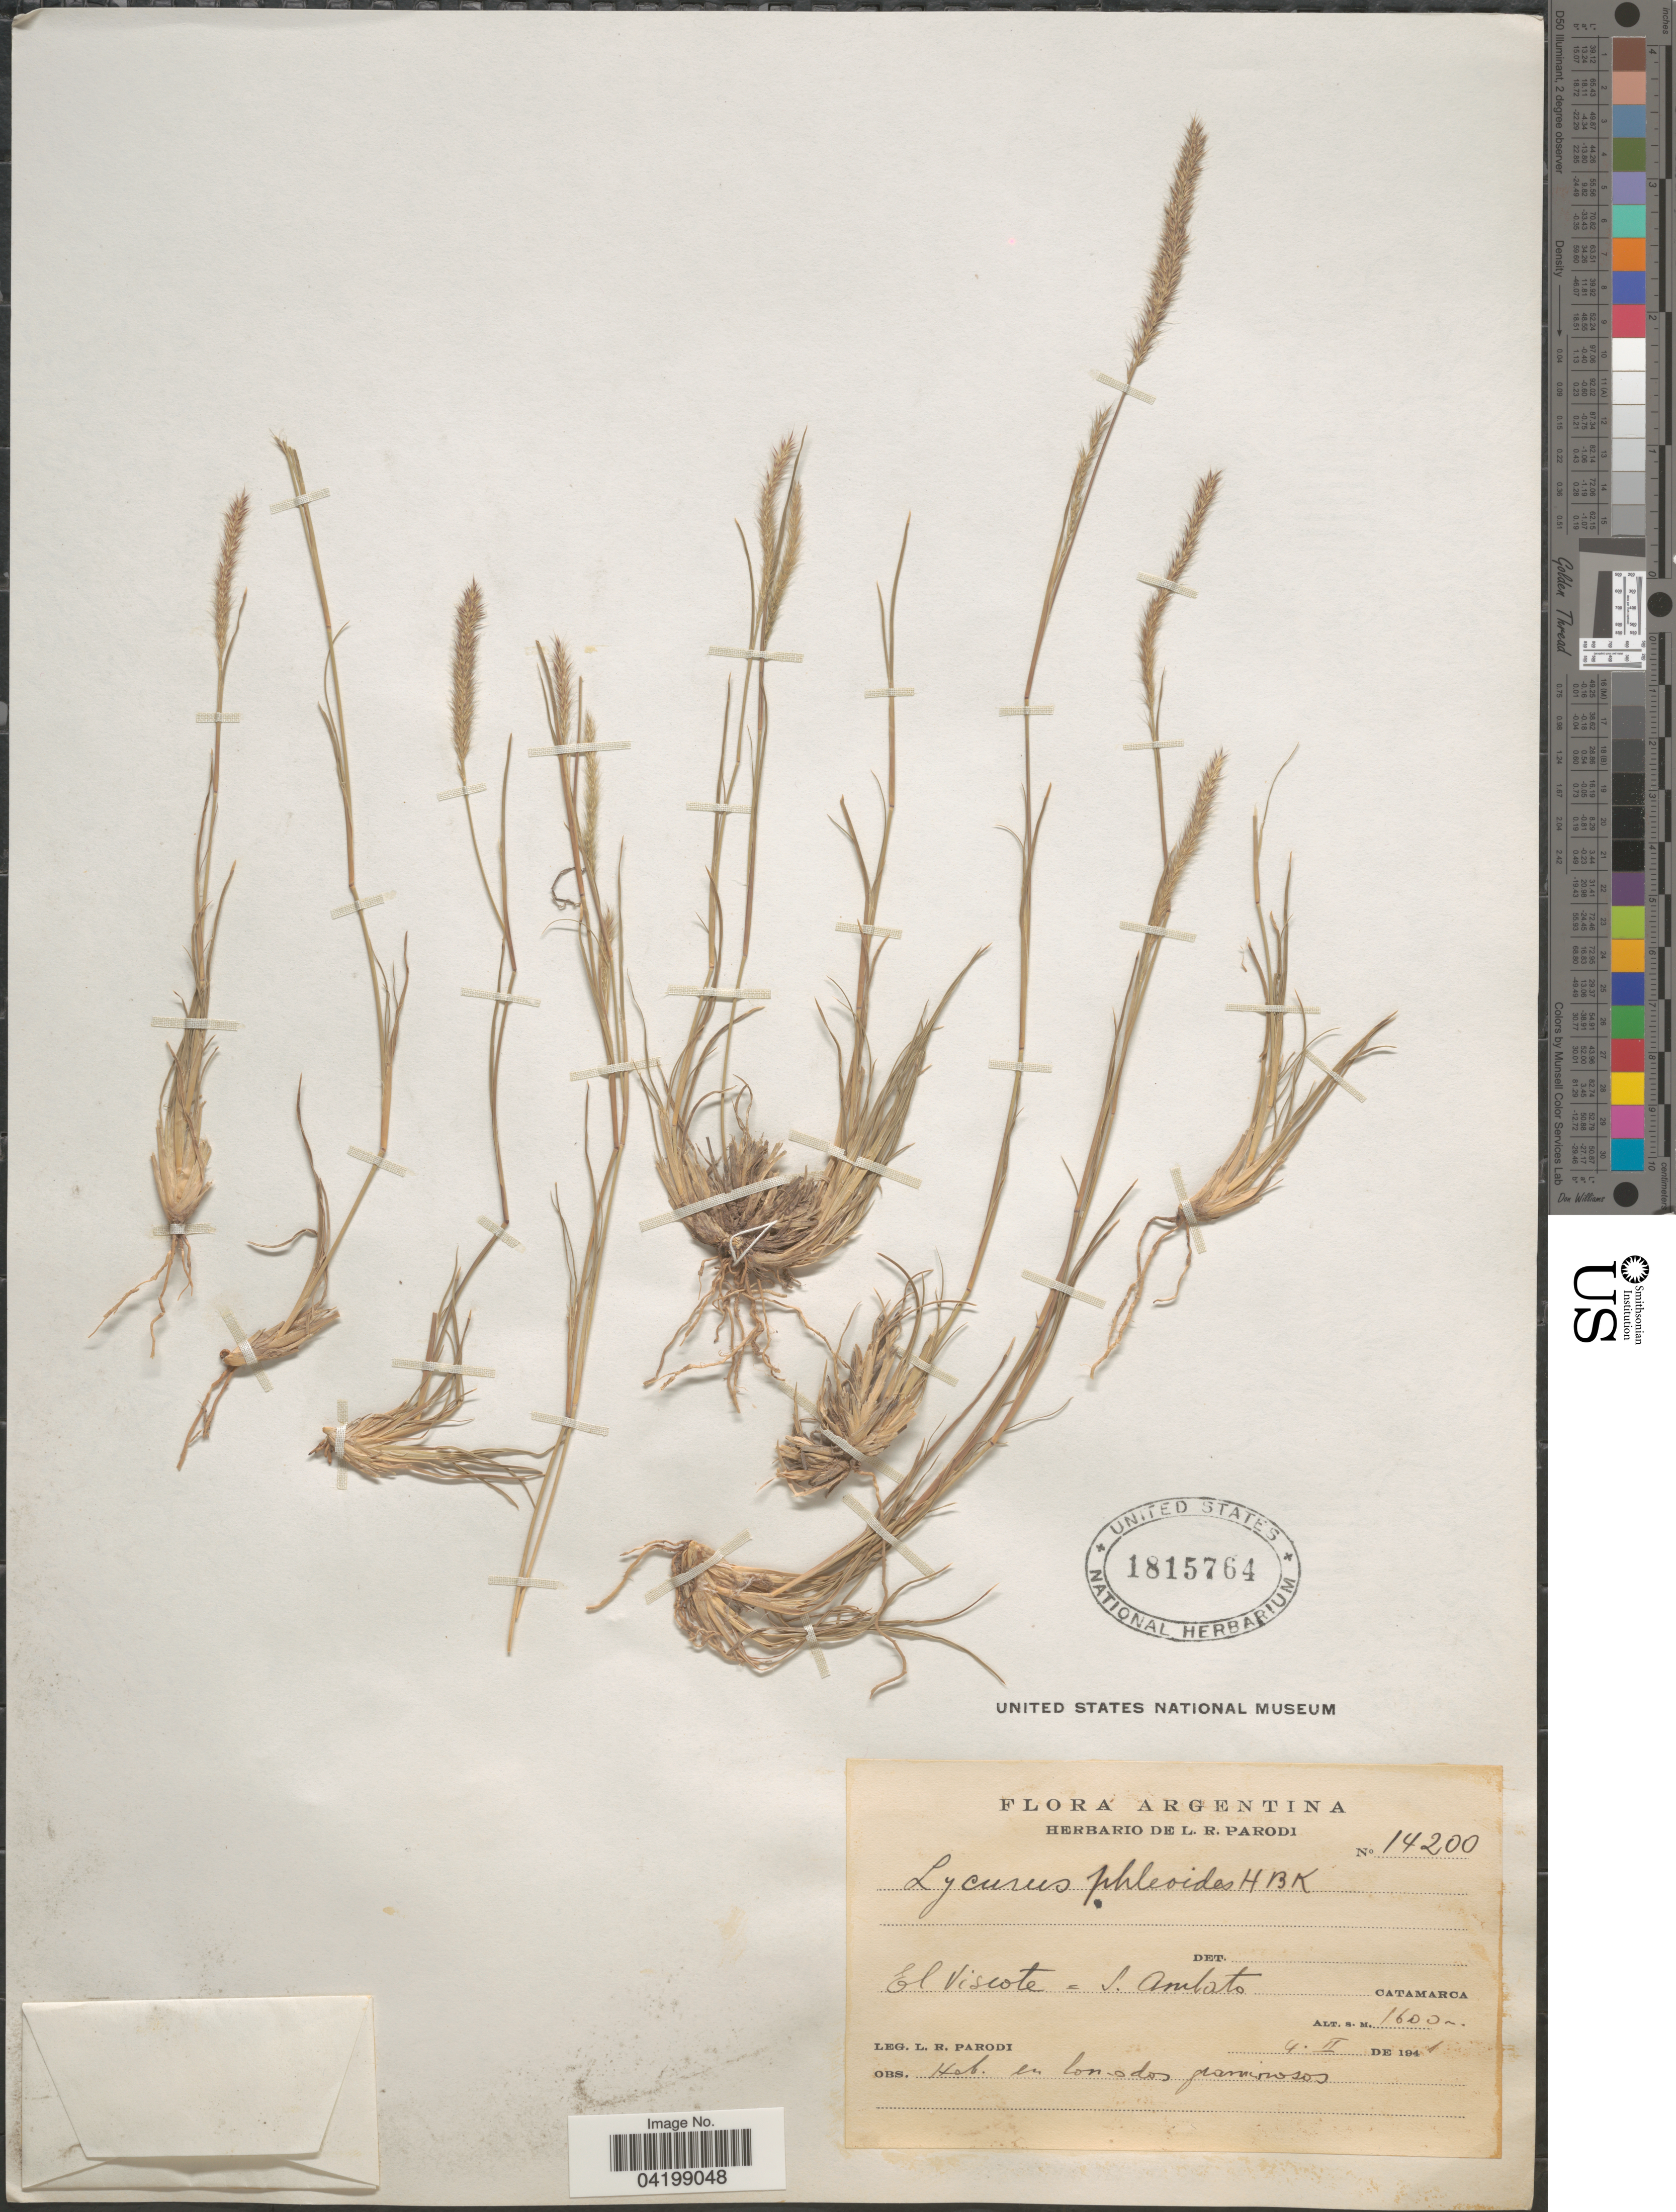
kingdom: Plantae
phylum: Tracheophyta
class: Liliopsida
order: Poales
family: Poaceae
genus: Muhlenbergia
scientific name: Muhlenbergia alopecuroides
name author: (Griseb.) P.M. Peterson & Columbus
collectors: L. R. Parodi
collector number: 14200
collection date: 1941-02-04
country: Argentina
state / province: Catamarca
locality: El Viscote = S. Ambato.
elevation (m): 1600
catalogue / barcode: US 1815764